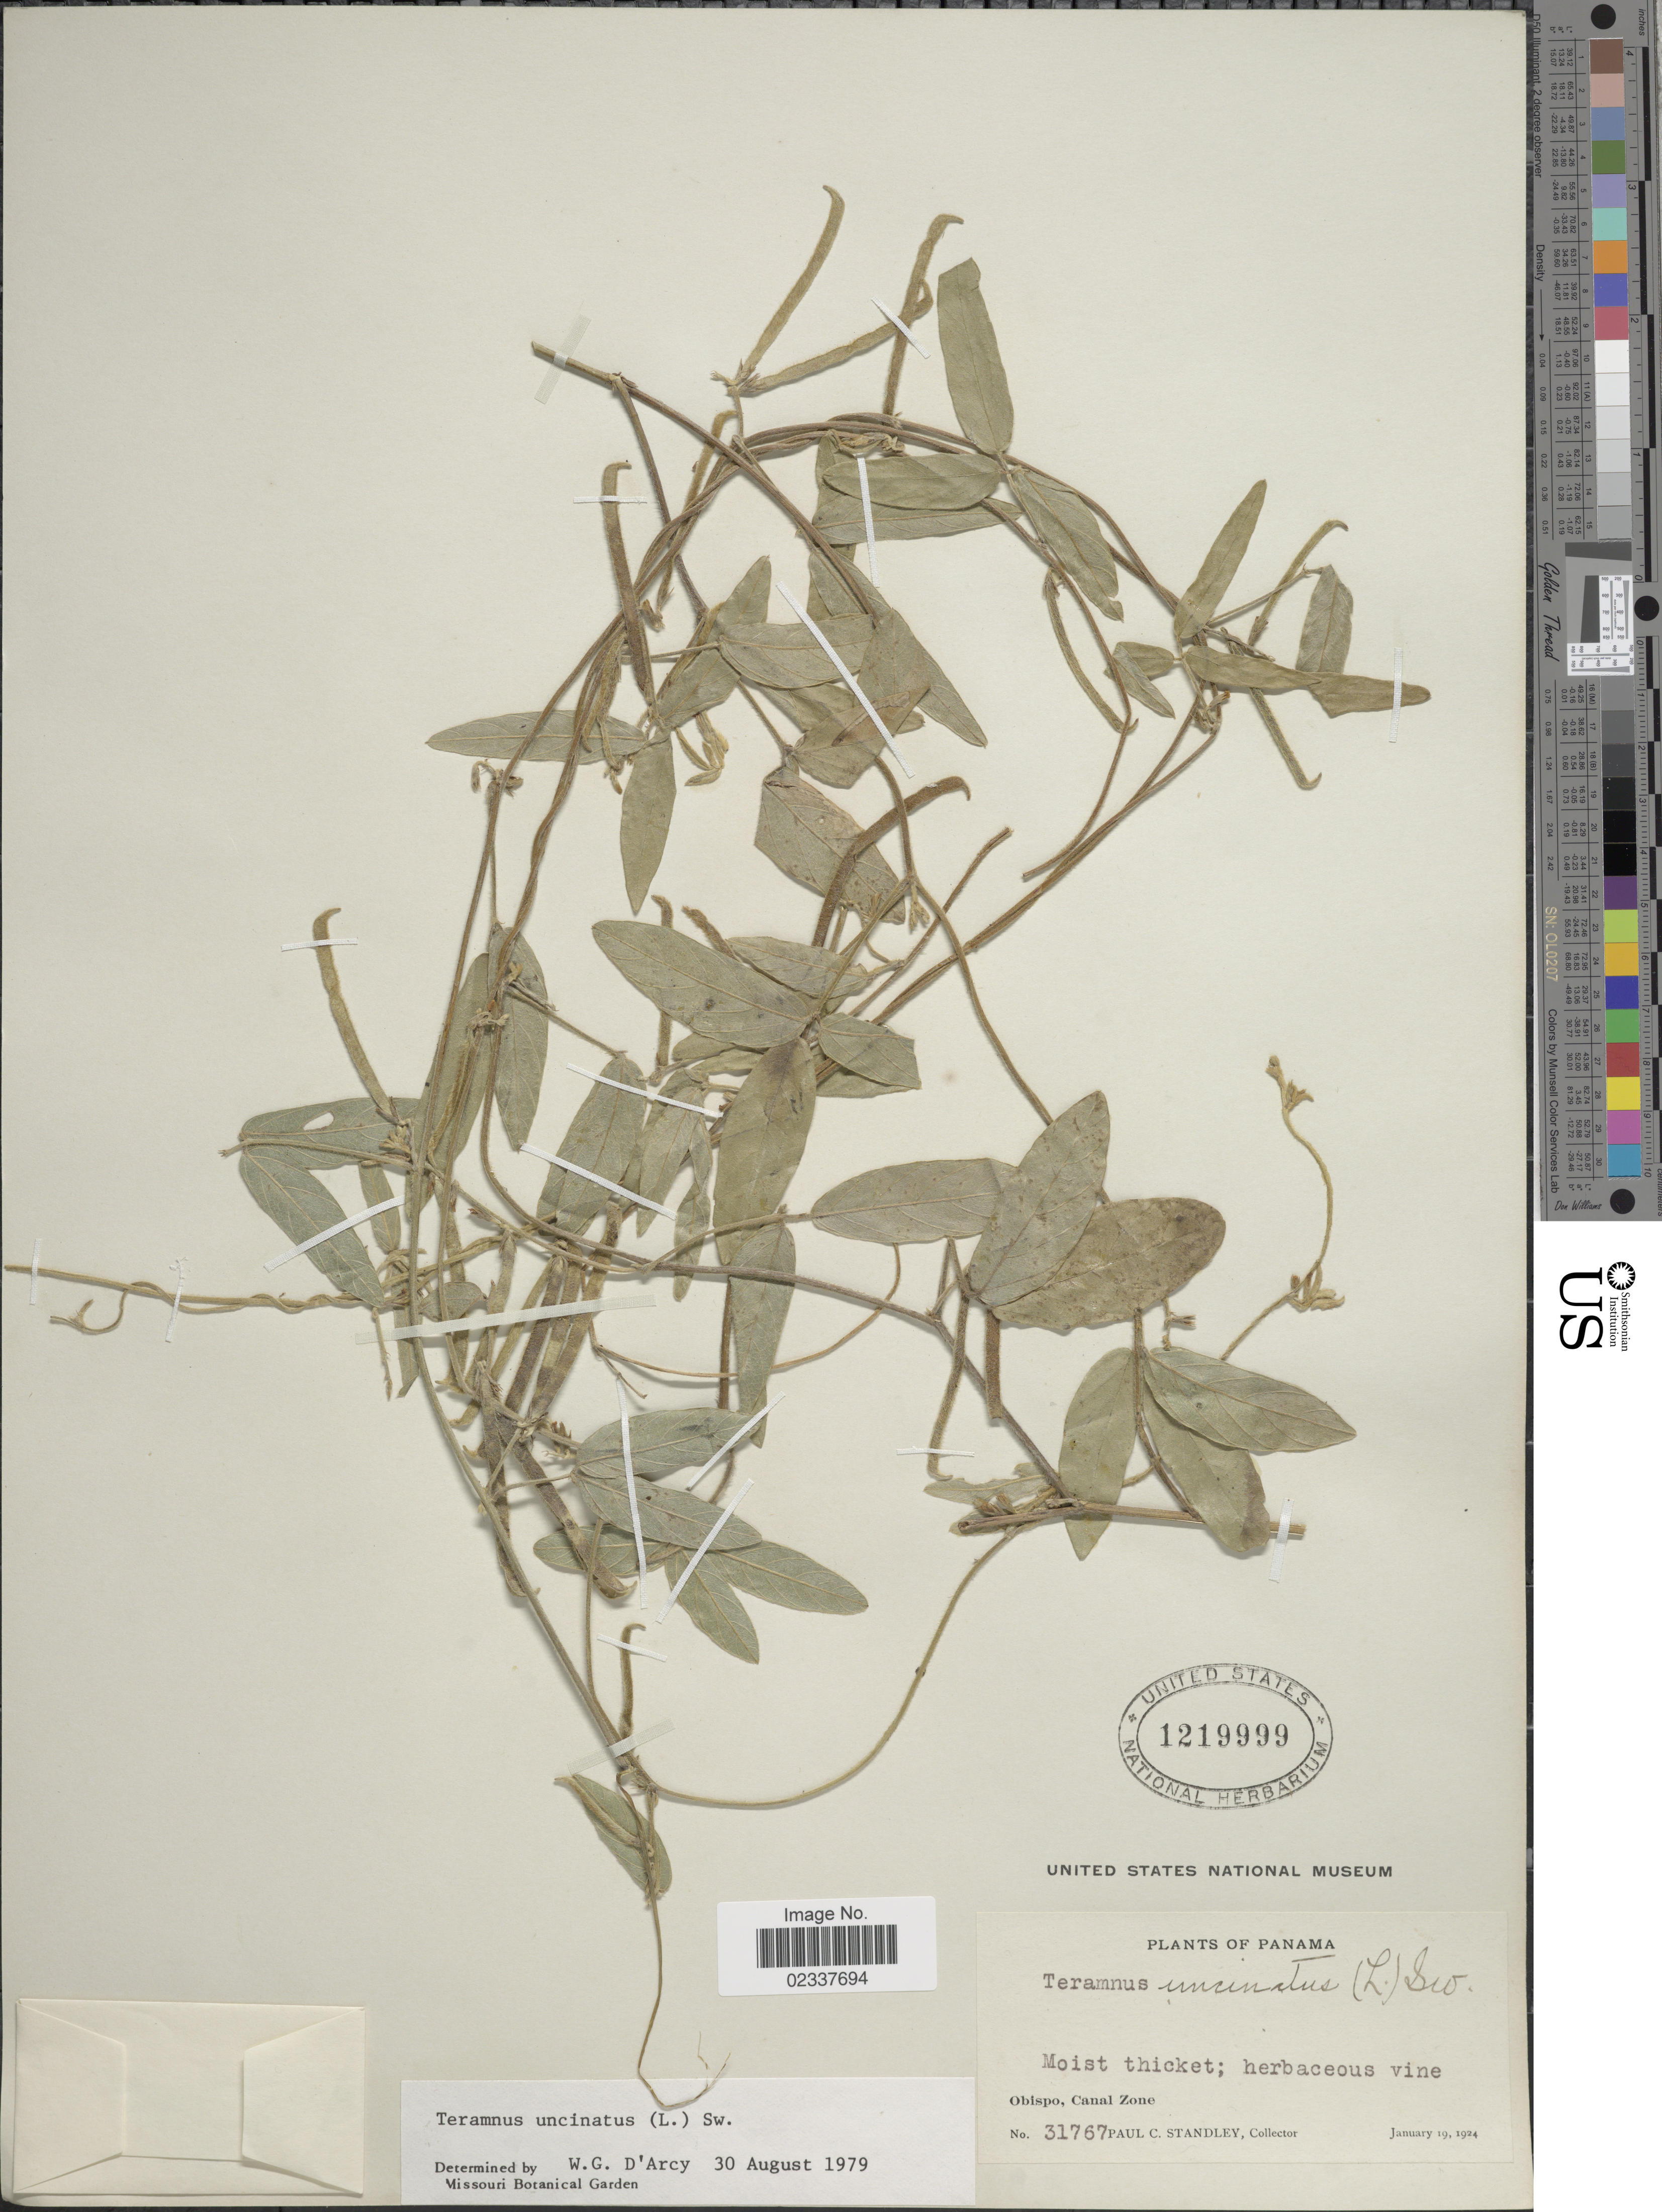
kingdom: Plantae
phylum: Tracheophyta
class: Magnoliopsida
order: Fabales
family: Fabaceae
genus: Teramnus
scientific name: Teramnus uncinatus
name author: (L.) Sw.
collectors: P. C. Standley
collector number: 31767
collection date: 1924-01-19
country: Panama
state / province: Colón / Panamá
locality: Obispo, Canal Zone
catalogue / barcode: US 1219999